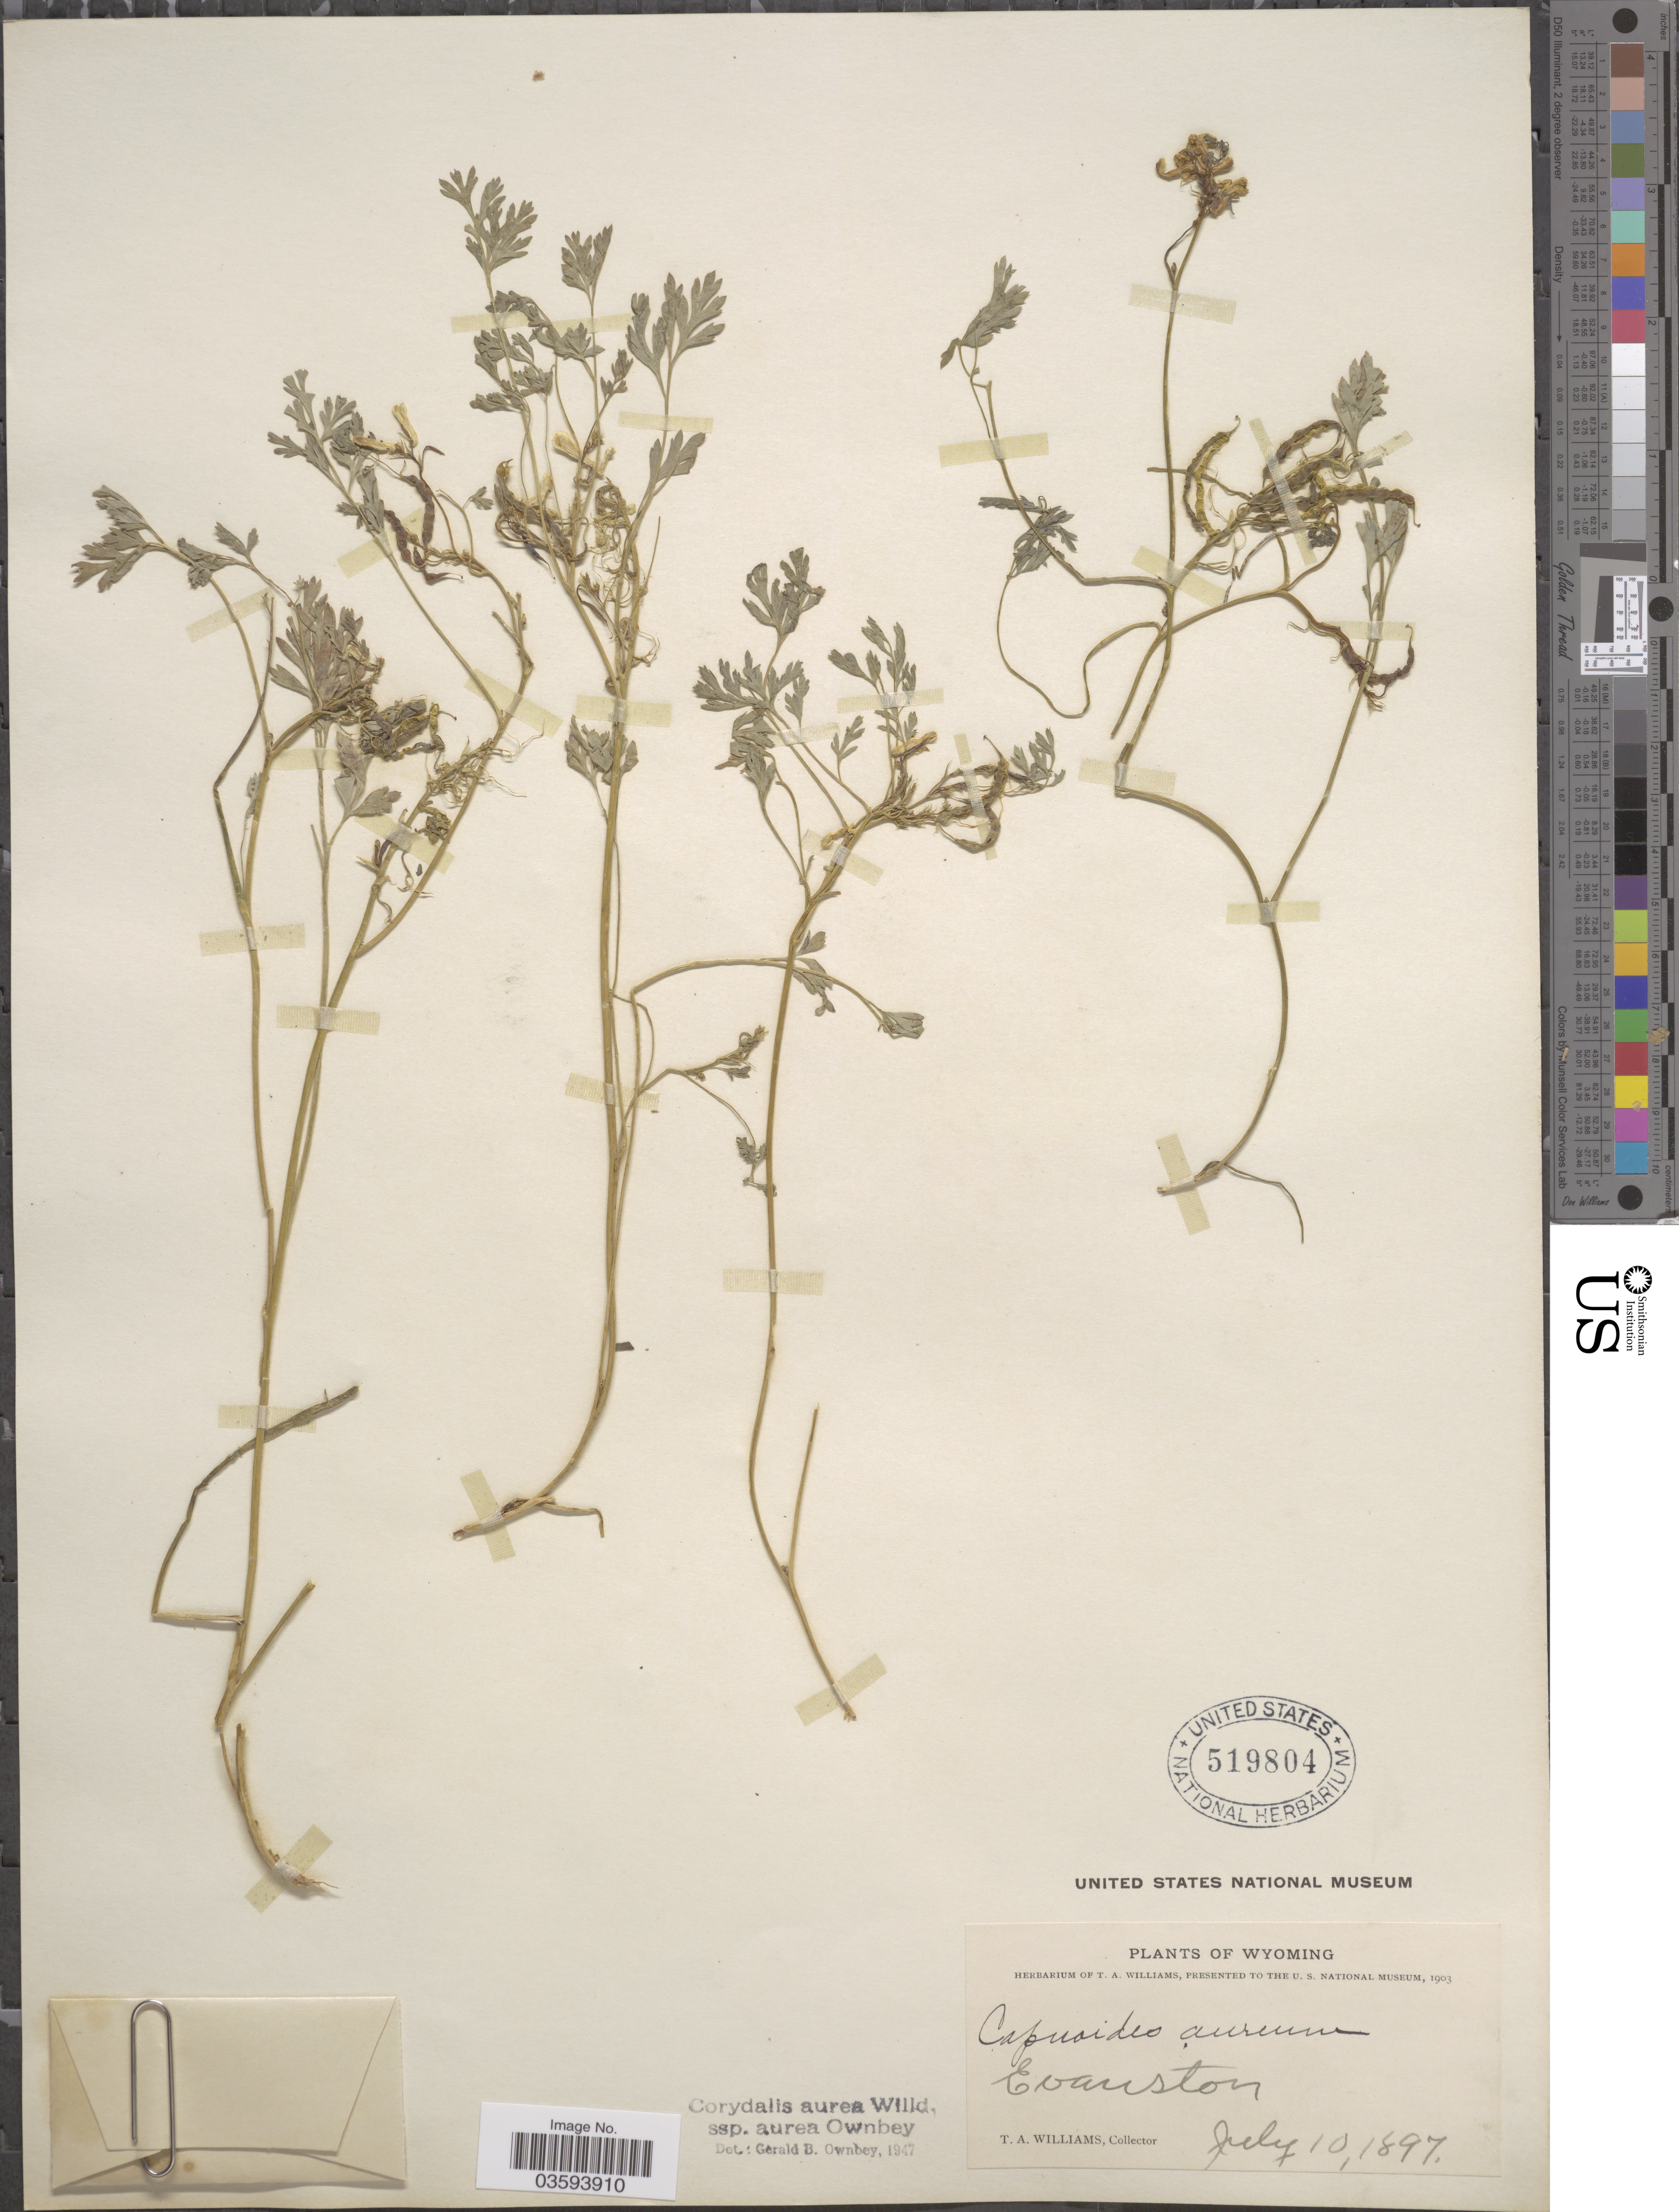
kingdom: Plantae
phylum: Tracheophyta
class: Magnoliopsida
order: Ranunculales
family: Papaveraceae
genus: Corydalis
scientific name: Corydalis aurea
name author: Willd.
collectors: T. Williams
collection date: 1897-07-10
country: United States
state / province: Wyoming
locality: Evanston.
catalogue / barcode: US 519804